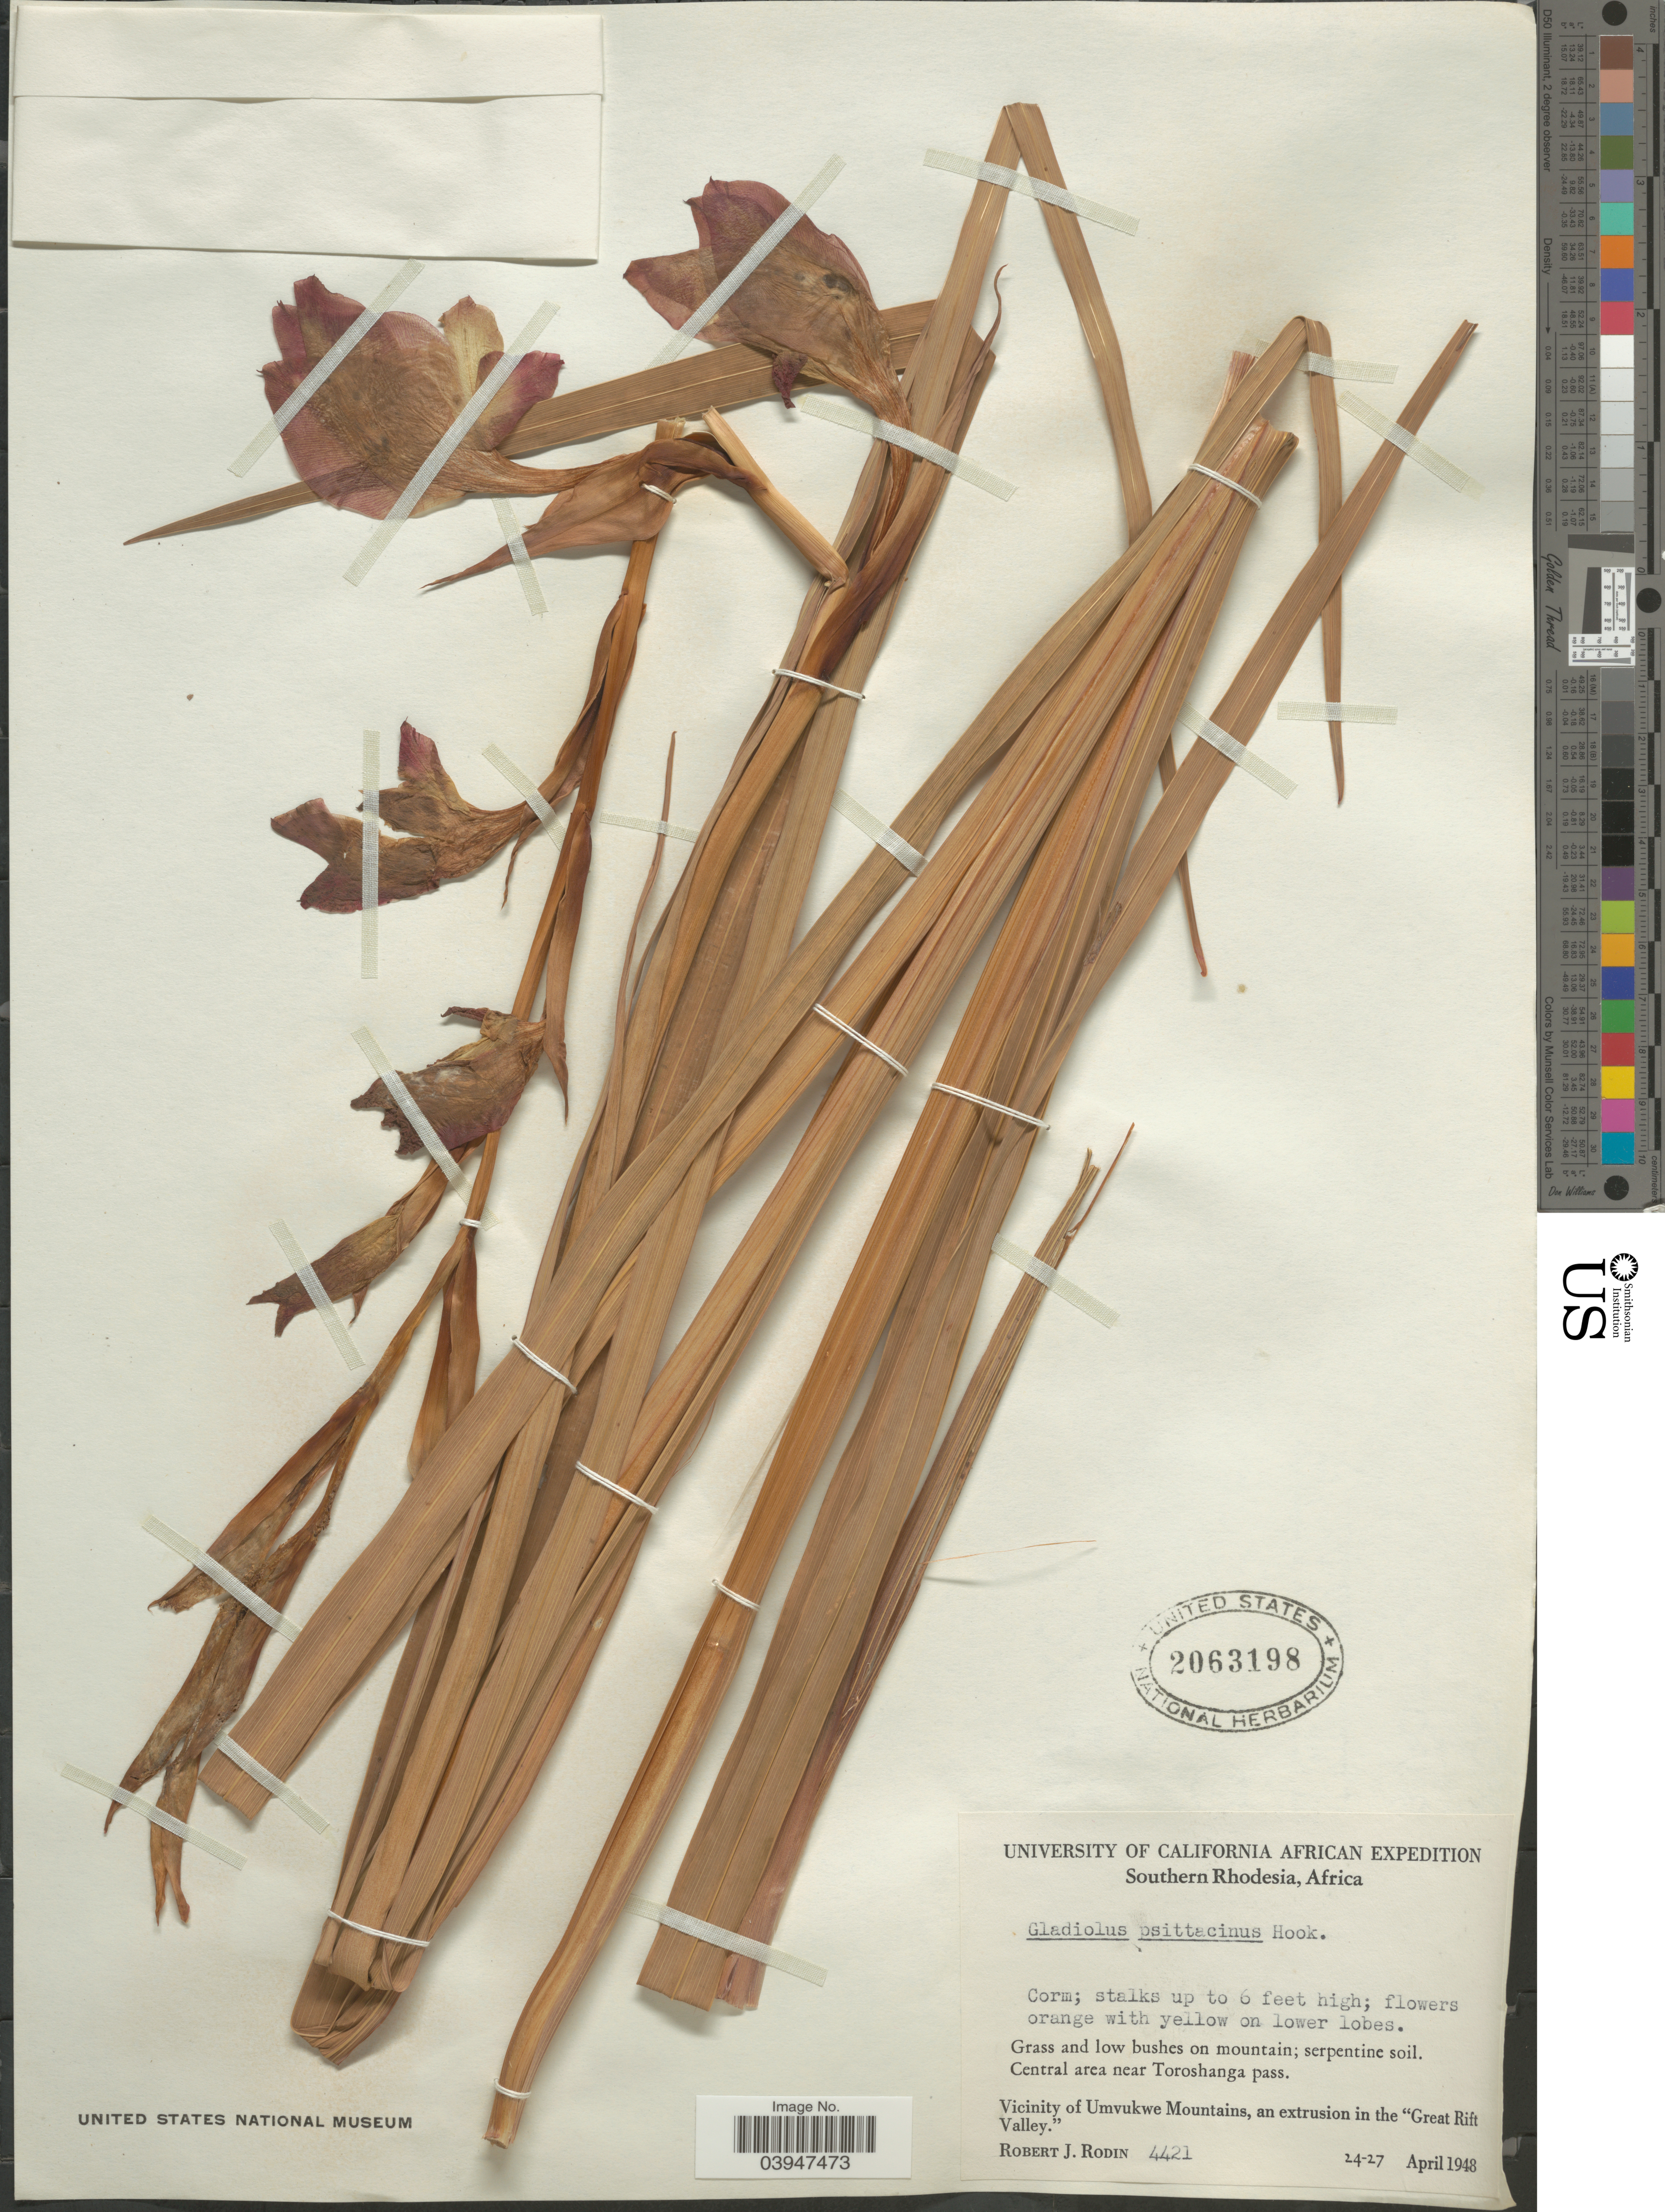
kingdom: Plantae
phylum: Tracheophyta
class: Liliopsida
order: Asparagales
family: Iridaceae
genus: Gladiolus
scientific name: Gladiolus psittacinus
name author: Hook.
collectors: R. J. Rodin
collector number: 4421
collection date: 1948-04-24/1948-04-27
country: Zimbabwe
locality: Southern Rhodesia. Central area near Toroshanga pass. Vicinity of Umvukwe Mountains, an extrusion in the "Great Rift Valley.".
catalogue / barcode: US 2063198